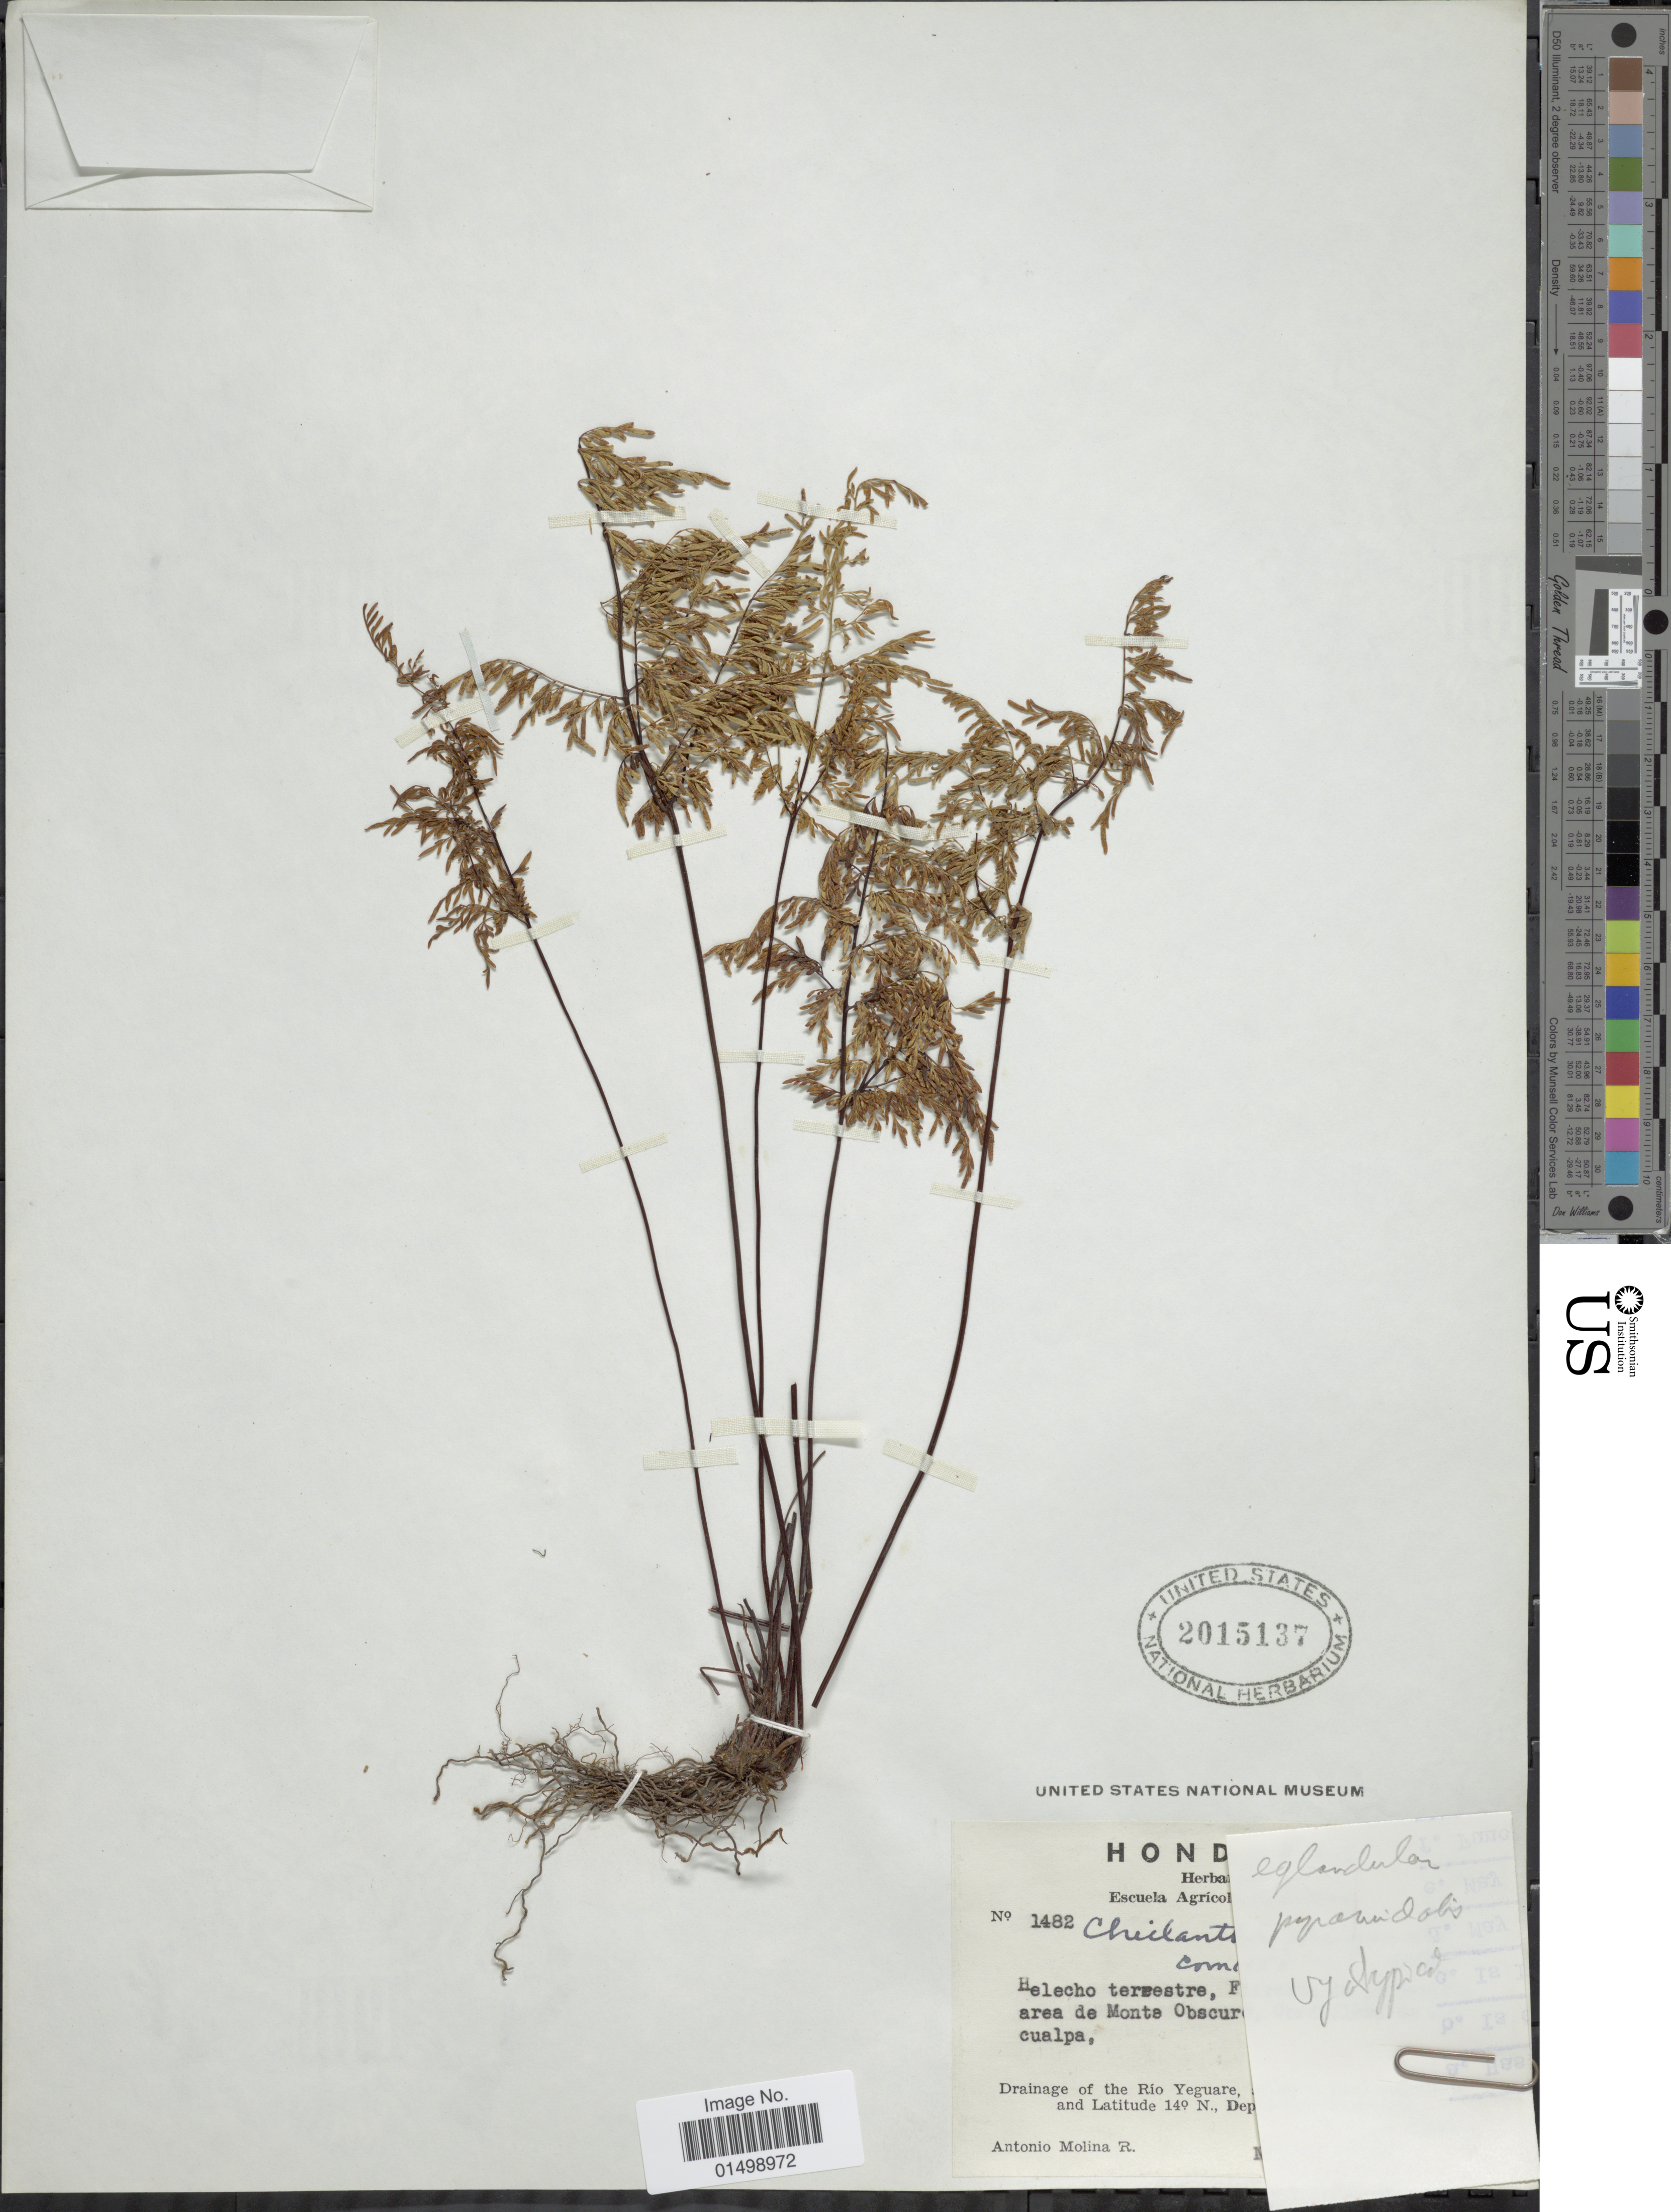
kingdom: Plantae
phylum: Tracheophyta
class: Polypodiopsida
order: Polypodiales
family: Pteridaceae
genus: Cheilanthes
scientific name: Cheilanthes pyramidalis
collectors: A. Molina R.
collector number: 1482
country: Honduras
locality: Area de Monte Obscur[illegible text], drainage of the Rio Yeguare, [illegible text]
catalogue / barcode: US 2915137